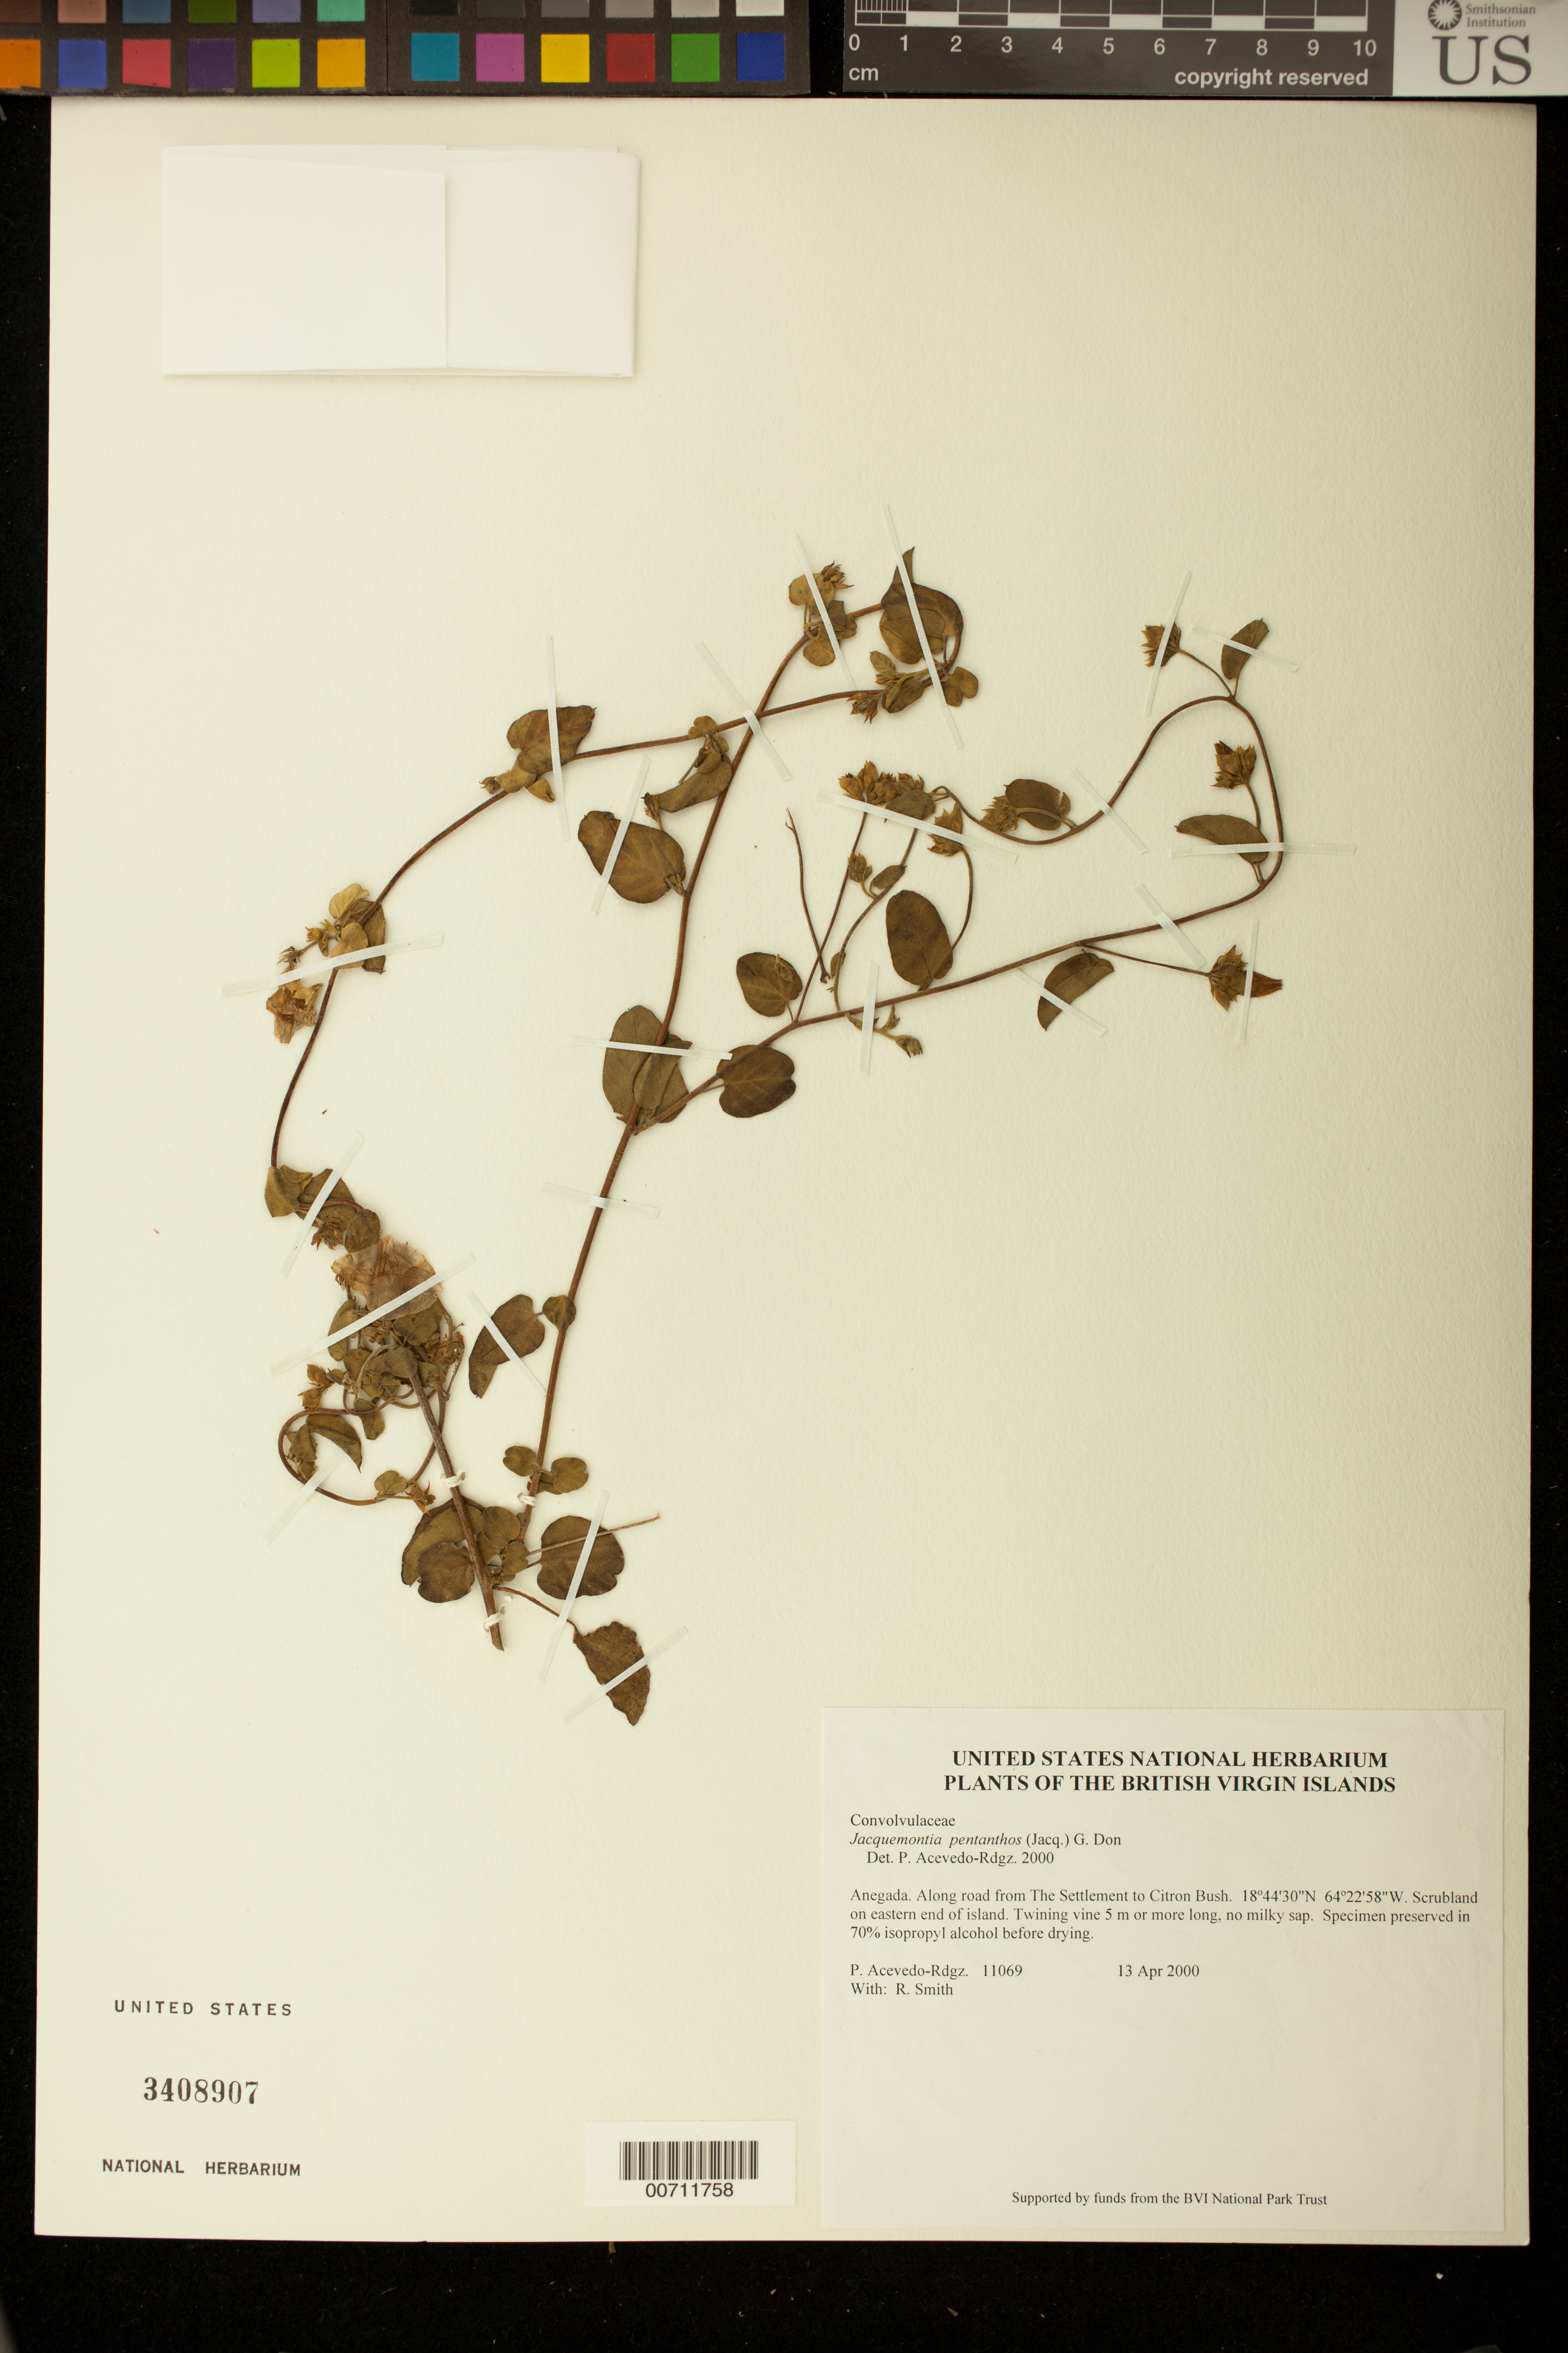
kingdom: Plantae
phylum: Tracheophyta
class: Magnoliopsida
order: Solanales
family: Convolvulaceae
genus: Jacquemontia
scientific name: Jacquemontia pentanthos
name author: (Jacq.) G. Don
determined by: Acevedo-Rodríguez, P., (BOT), Smithsonian Institution - National Museum of Natural History (UNITED STATES)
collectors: P. Acevedo-Rodr. & R. Smith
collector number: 11069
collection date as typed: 13 Apr 2000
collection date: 2000-04-13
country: British Virgin Islands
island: Anegada I.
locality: Along road from The Settlement to Citron Bush.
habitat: Scrubland on eastern end of island.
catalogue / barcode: US 3408907